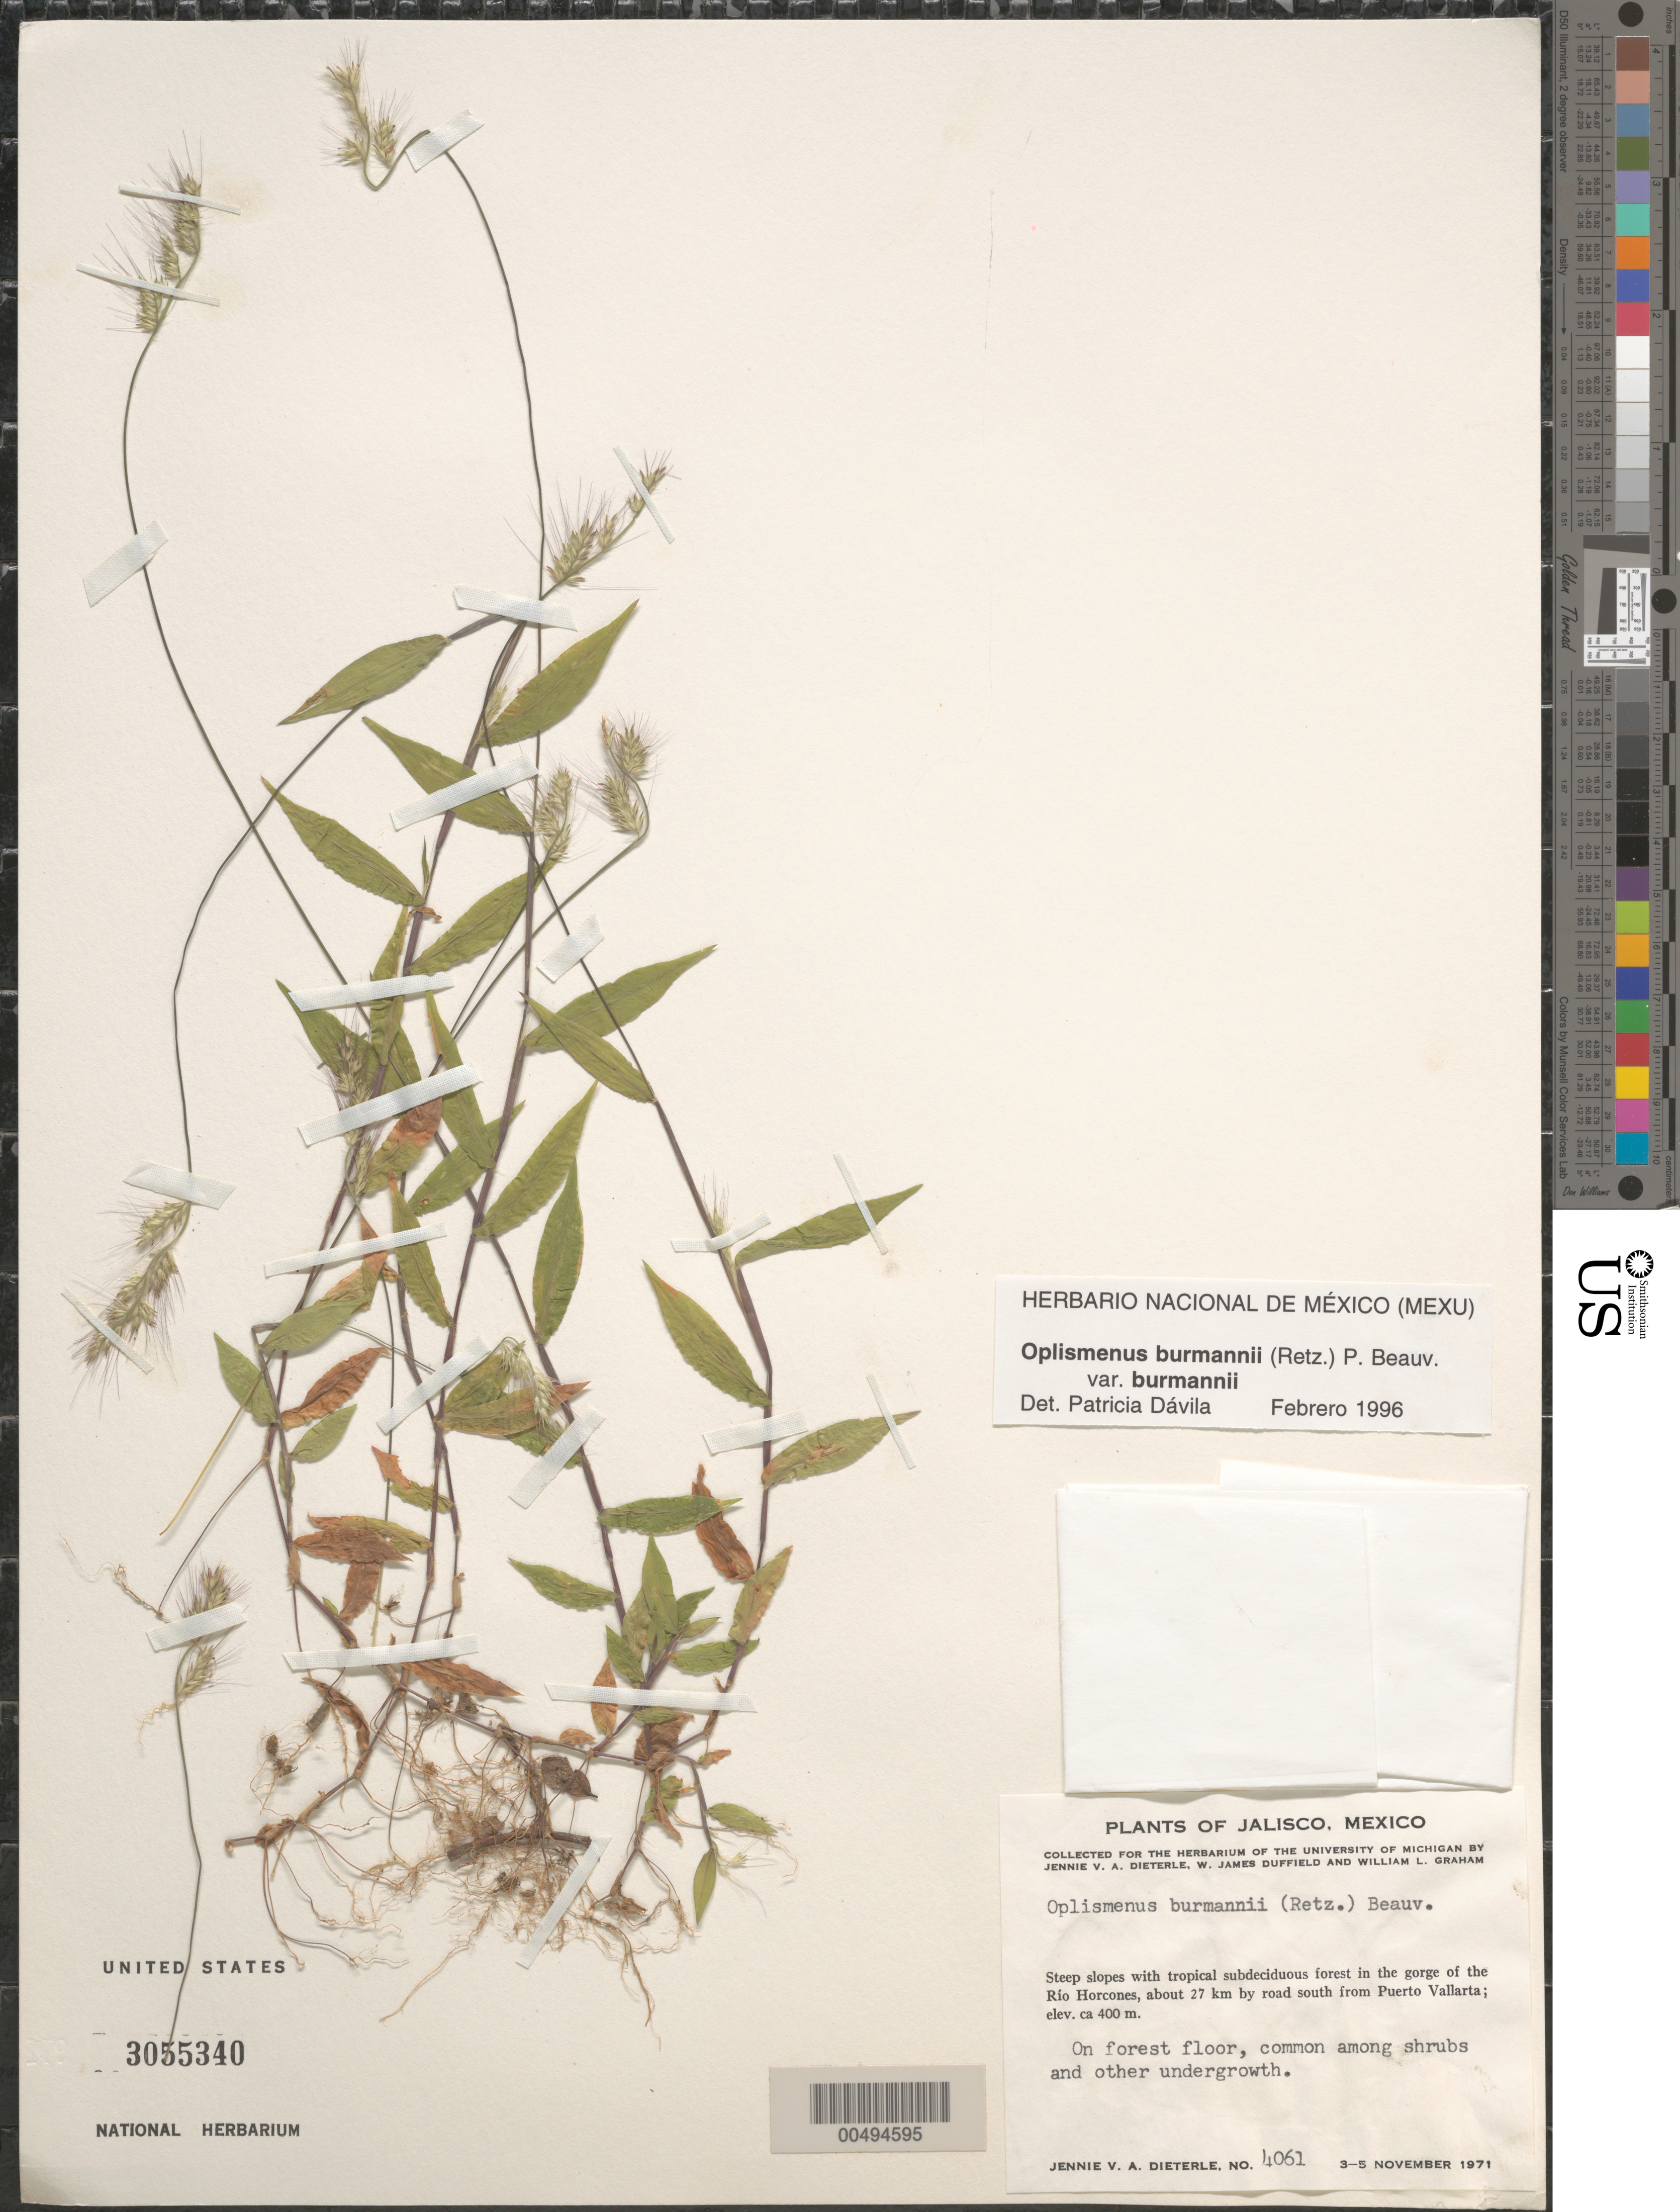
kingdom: Plantae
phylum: Tracheophyta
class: Liliopsida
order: Poales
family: Poaceae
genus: Oplismenus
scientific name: Oplismenus burmannii var. burmannii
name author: (Retz.) P. Beauv.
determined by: Dávila, P. D.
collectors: J. Dieterle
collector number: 4061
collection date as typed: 3 Nov 1971 to 5 Nov 1971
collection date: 1971-11-03/1971-11-05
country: Mexico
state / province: Jalisco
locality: The gorge of the R¡o Horcones, about 27 km by rd S of Puerto Vallarta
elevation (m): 400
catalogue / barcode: US 3055340